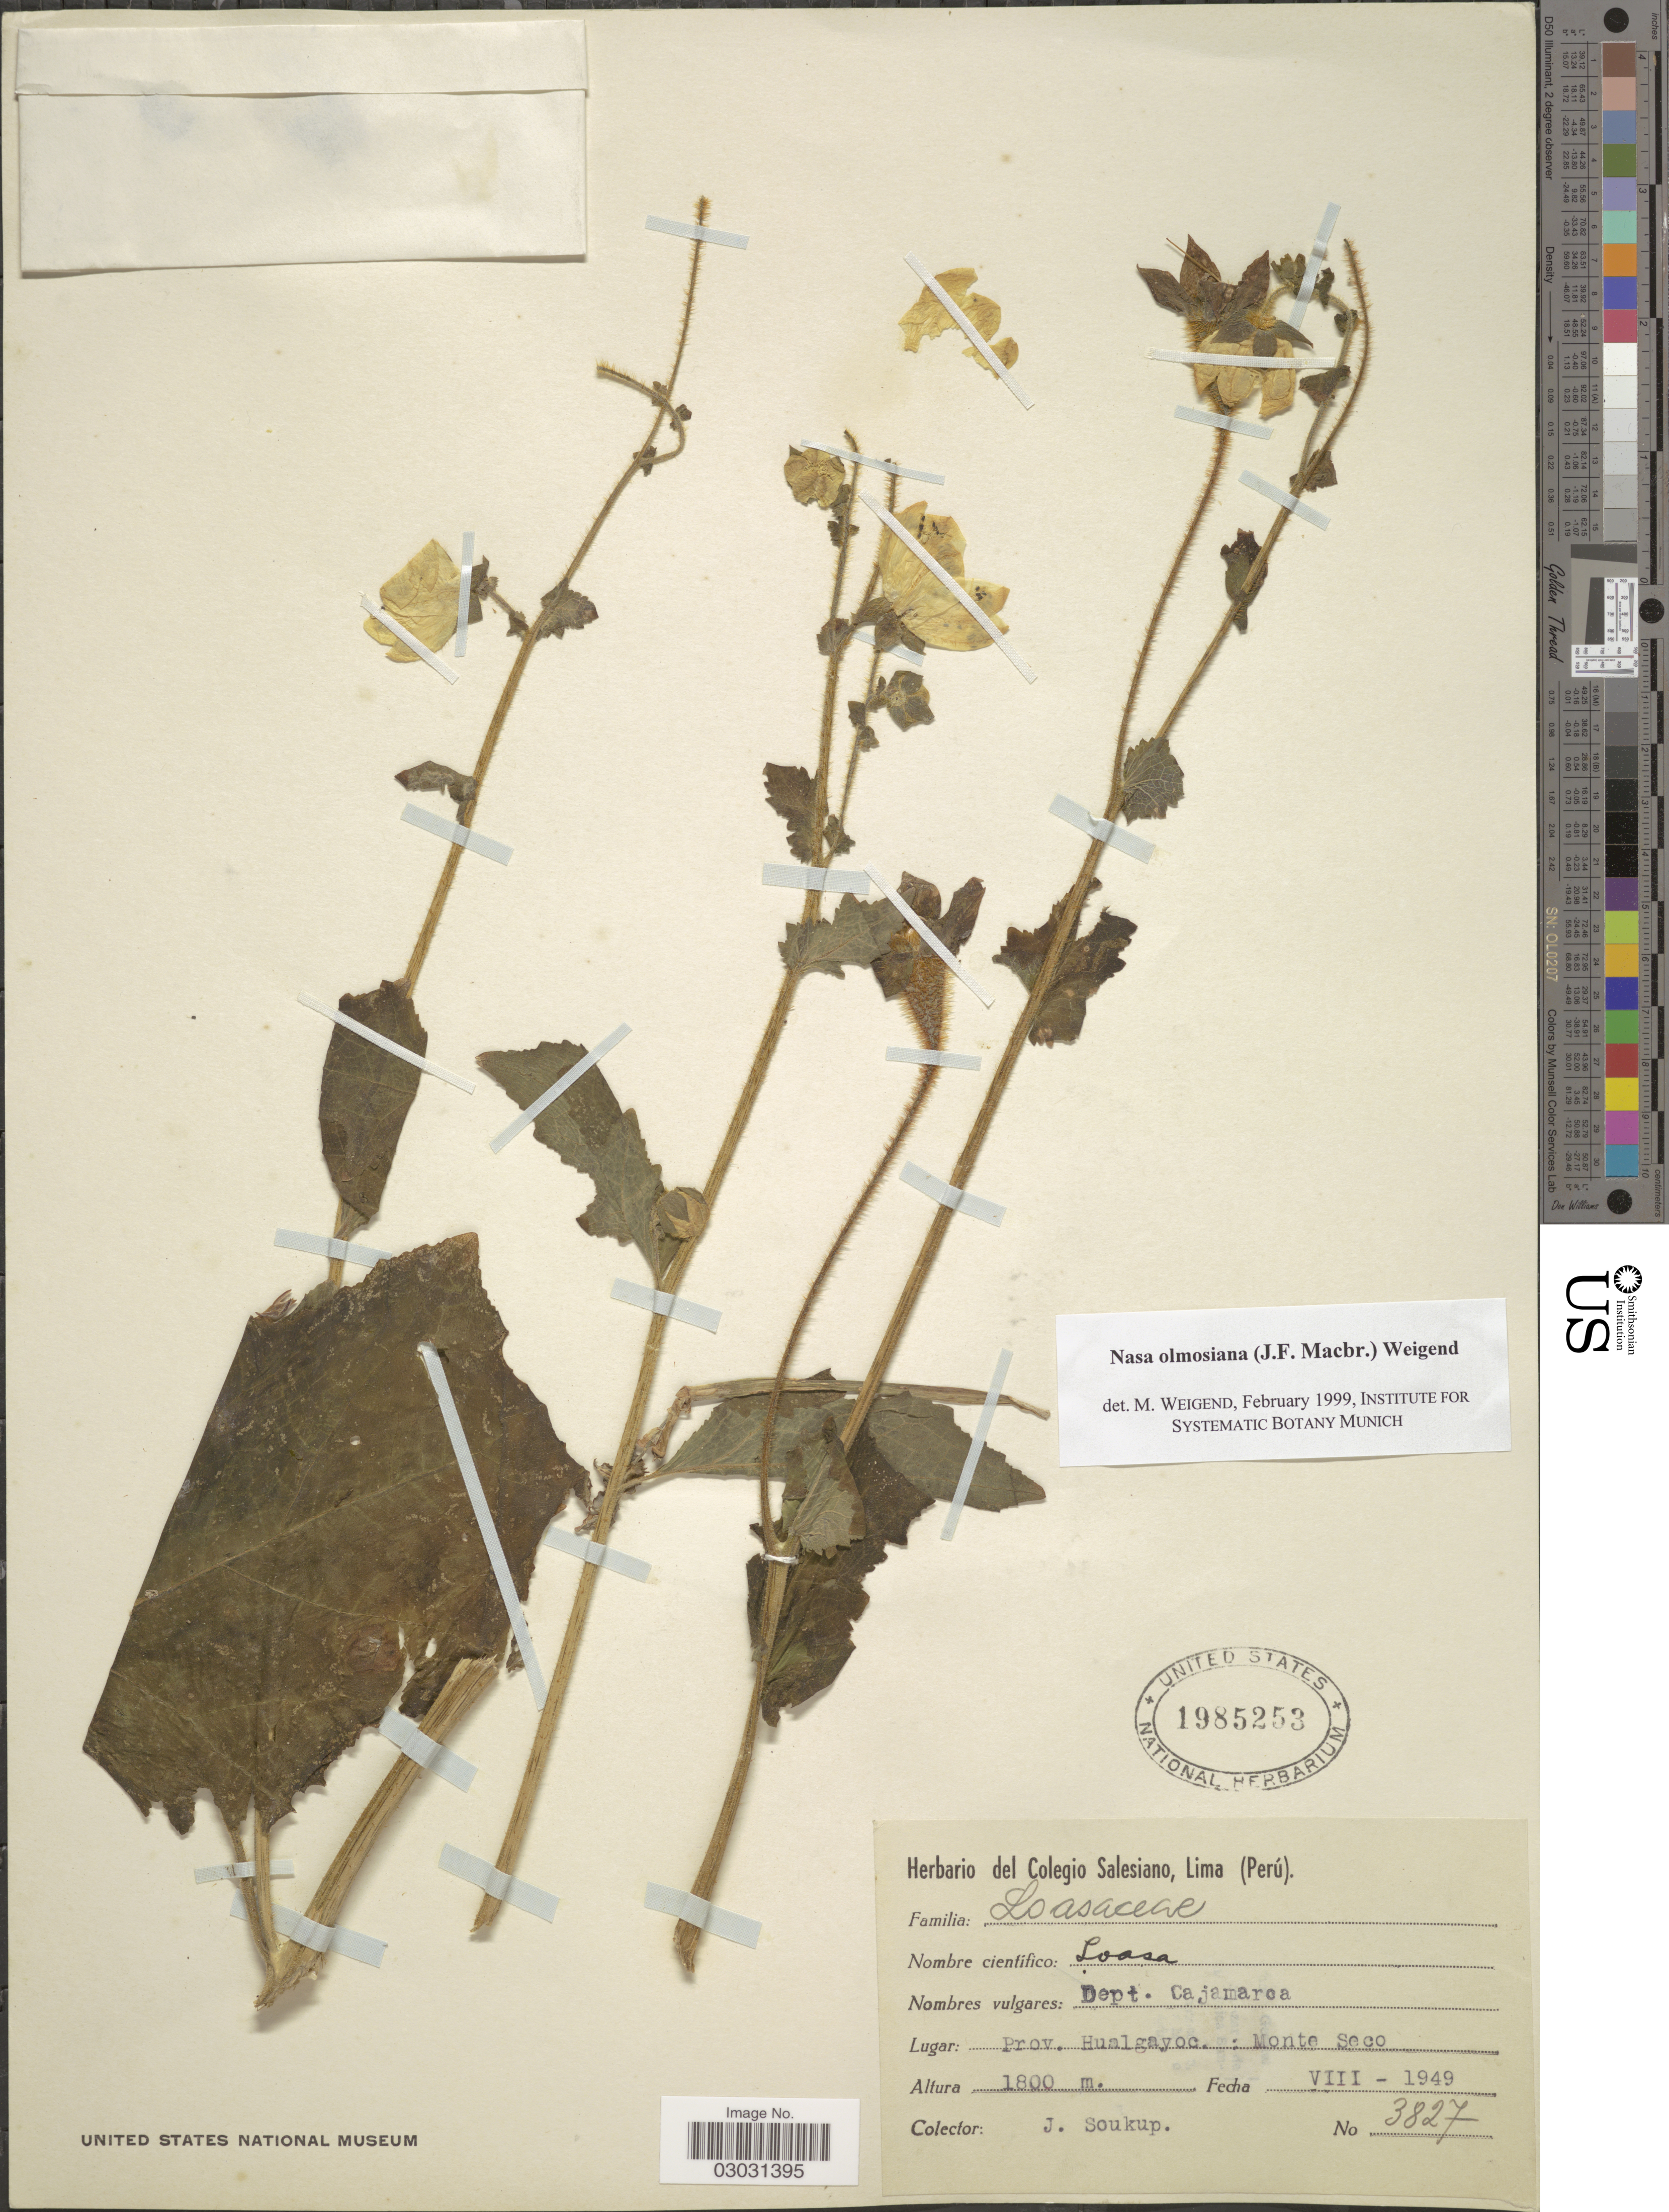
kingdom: Plantae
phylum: Tracheophyta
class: Magnoliopsida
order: Cornales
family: Loasaceae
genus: Nasa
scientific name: Nasa olmosiana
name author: (Gilg ex J.F. Macbr.) Weigend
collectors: J. Soukup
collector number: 3827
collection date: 1949-08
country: Peru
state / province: Cajamarca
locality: Dept. Cajamarca. Prov. Hualgayoc: Monte Seco.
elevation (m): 1800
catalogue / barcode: US 1985253